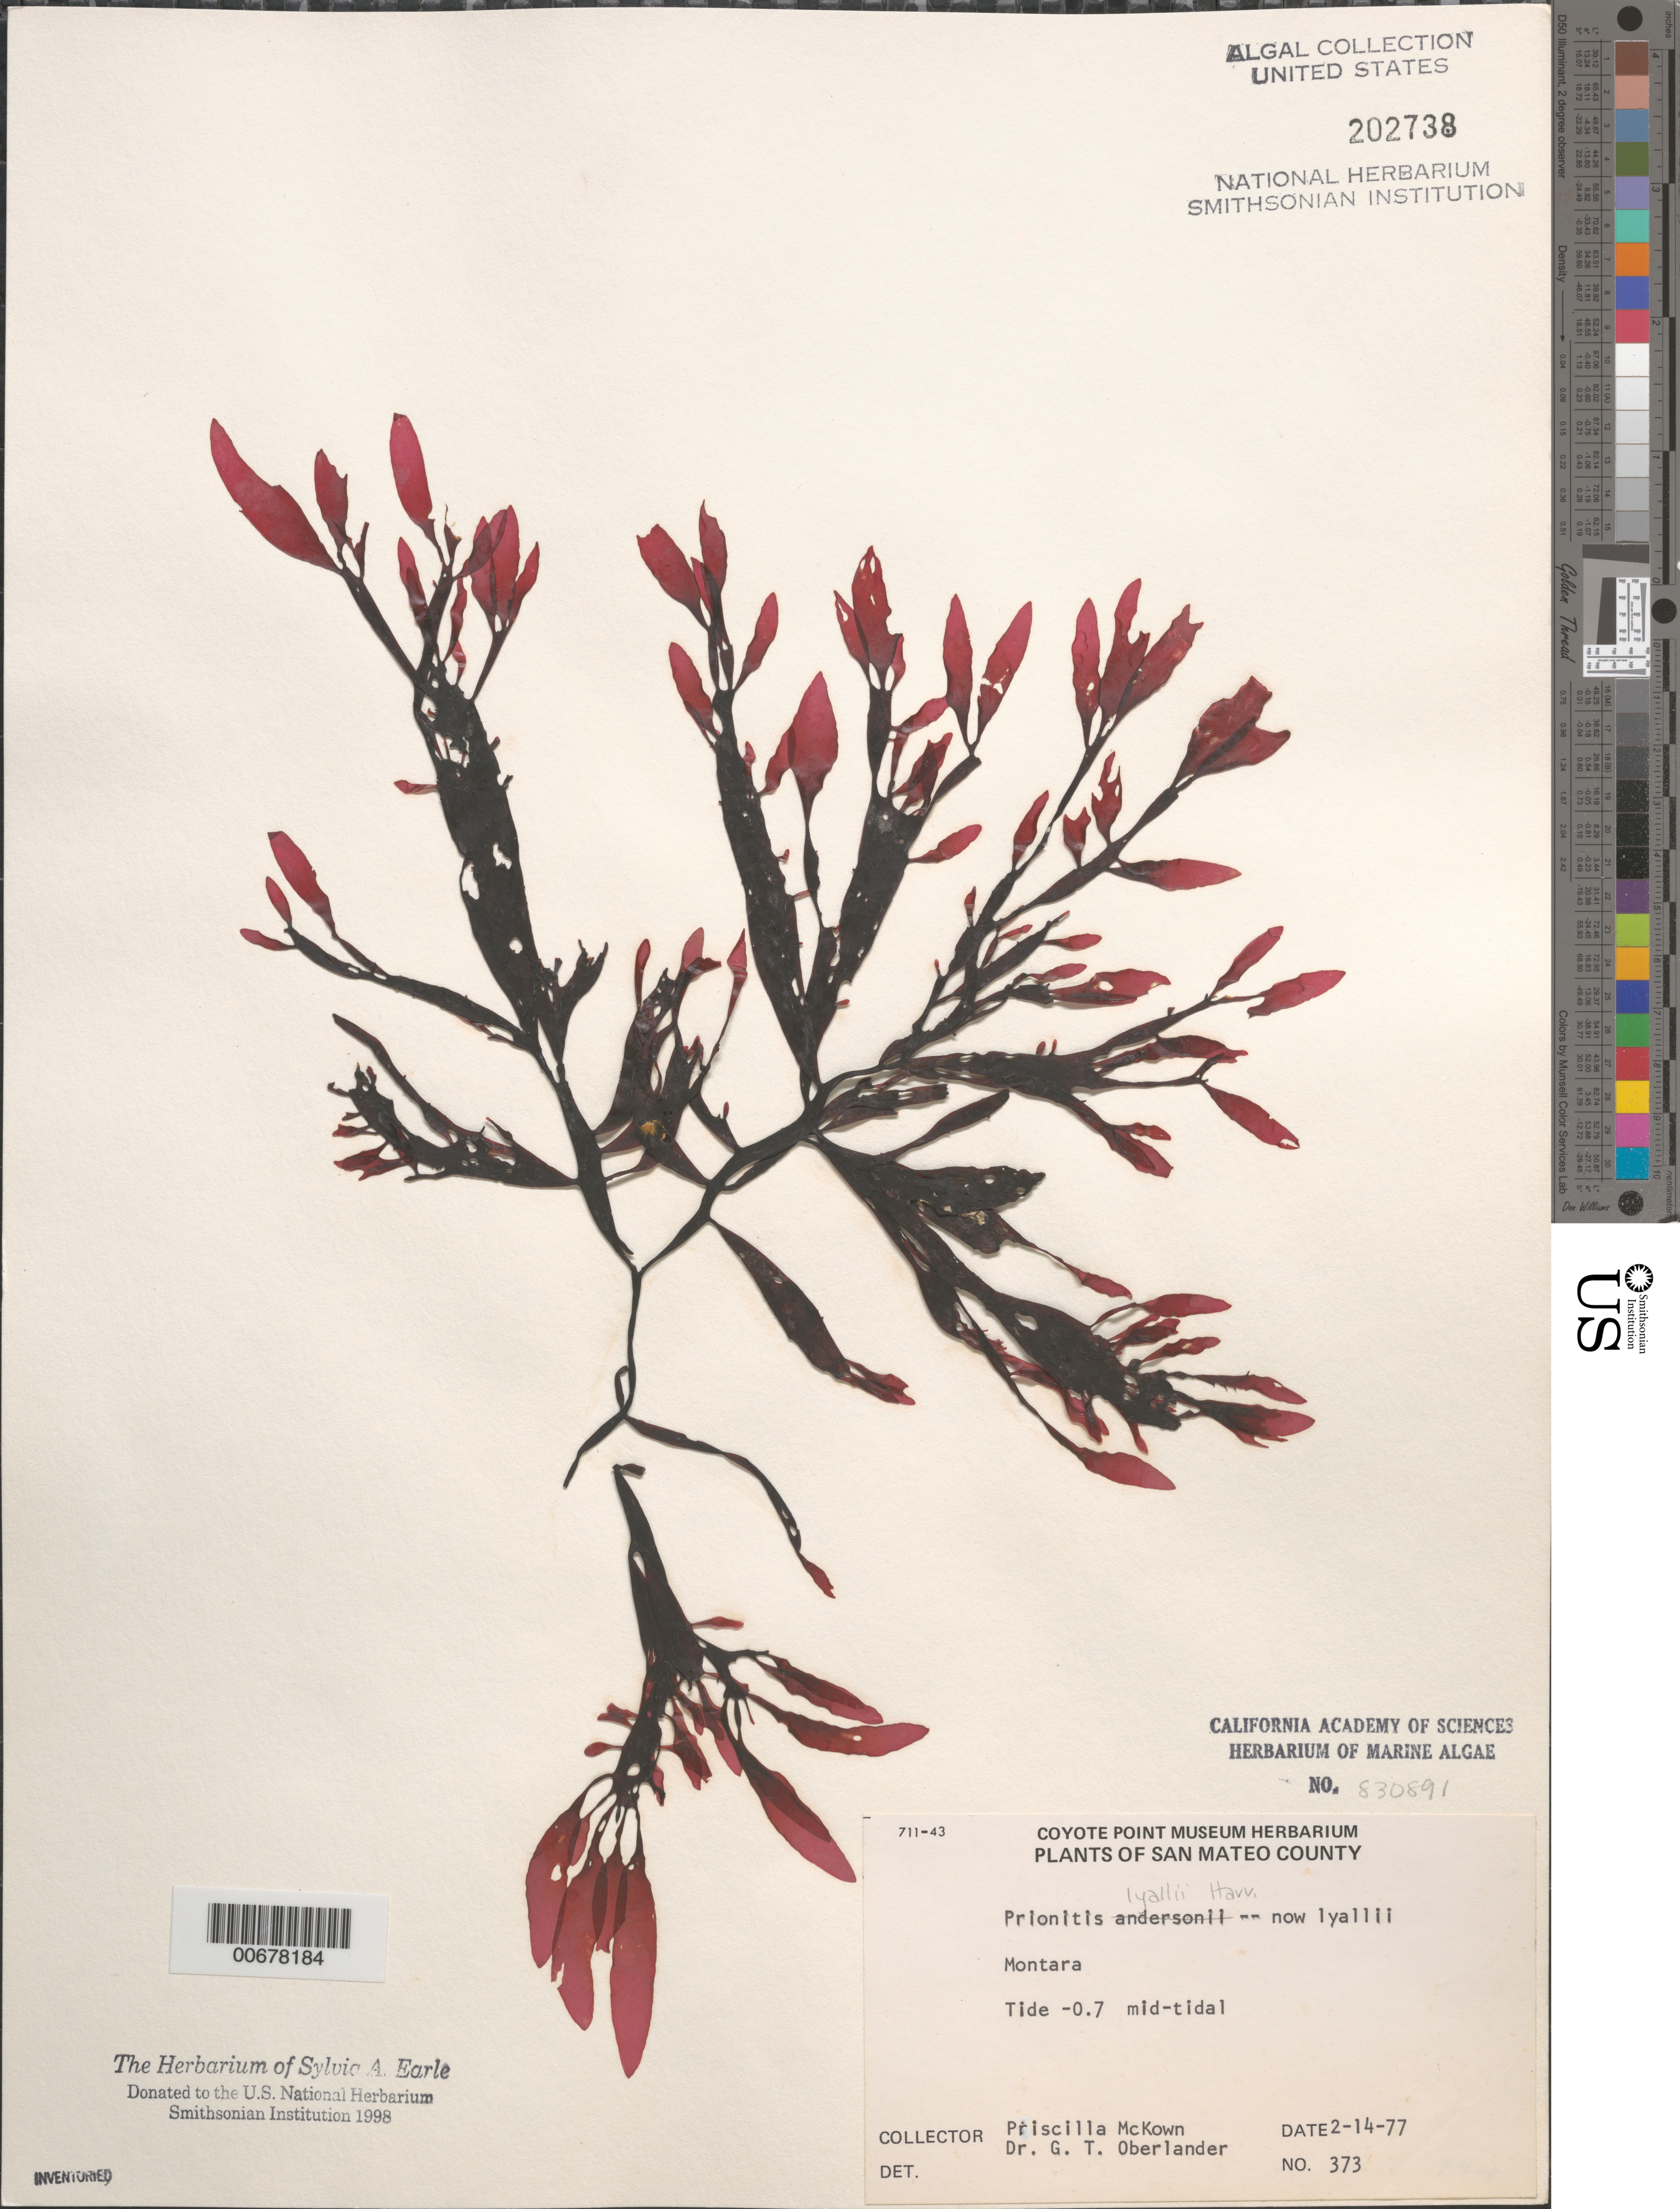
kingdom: Plantae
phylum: Rhodophyta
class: Florideophyceae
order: Cryptonemiales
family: Cryptonemiaceae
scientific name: Prionitis sternbergii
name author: (C. Agardh) J. Agardh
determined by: Algae name updating Project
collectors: P. McKown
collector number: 373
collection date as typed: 14 Feb 1977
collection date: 1977-02-14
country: United States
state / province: California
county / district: San Mateo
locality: Montara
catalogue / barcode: US 202738